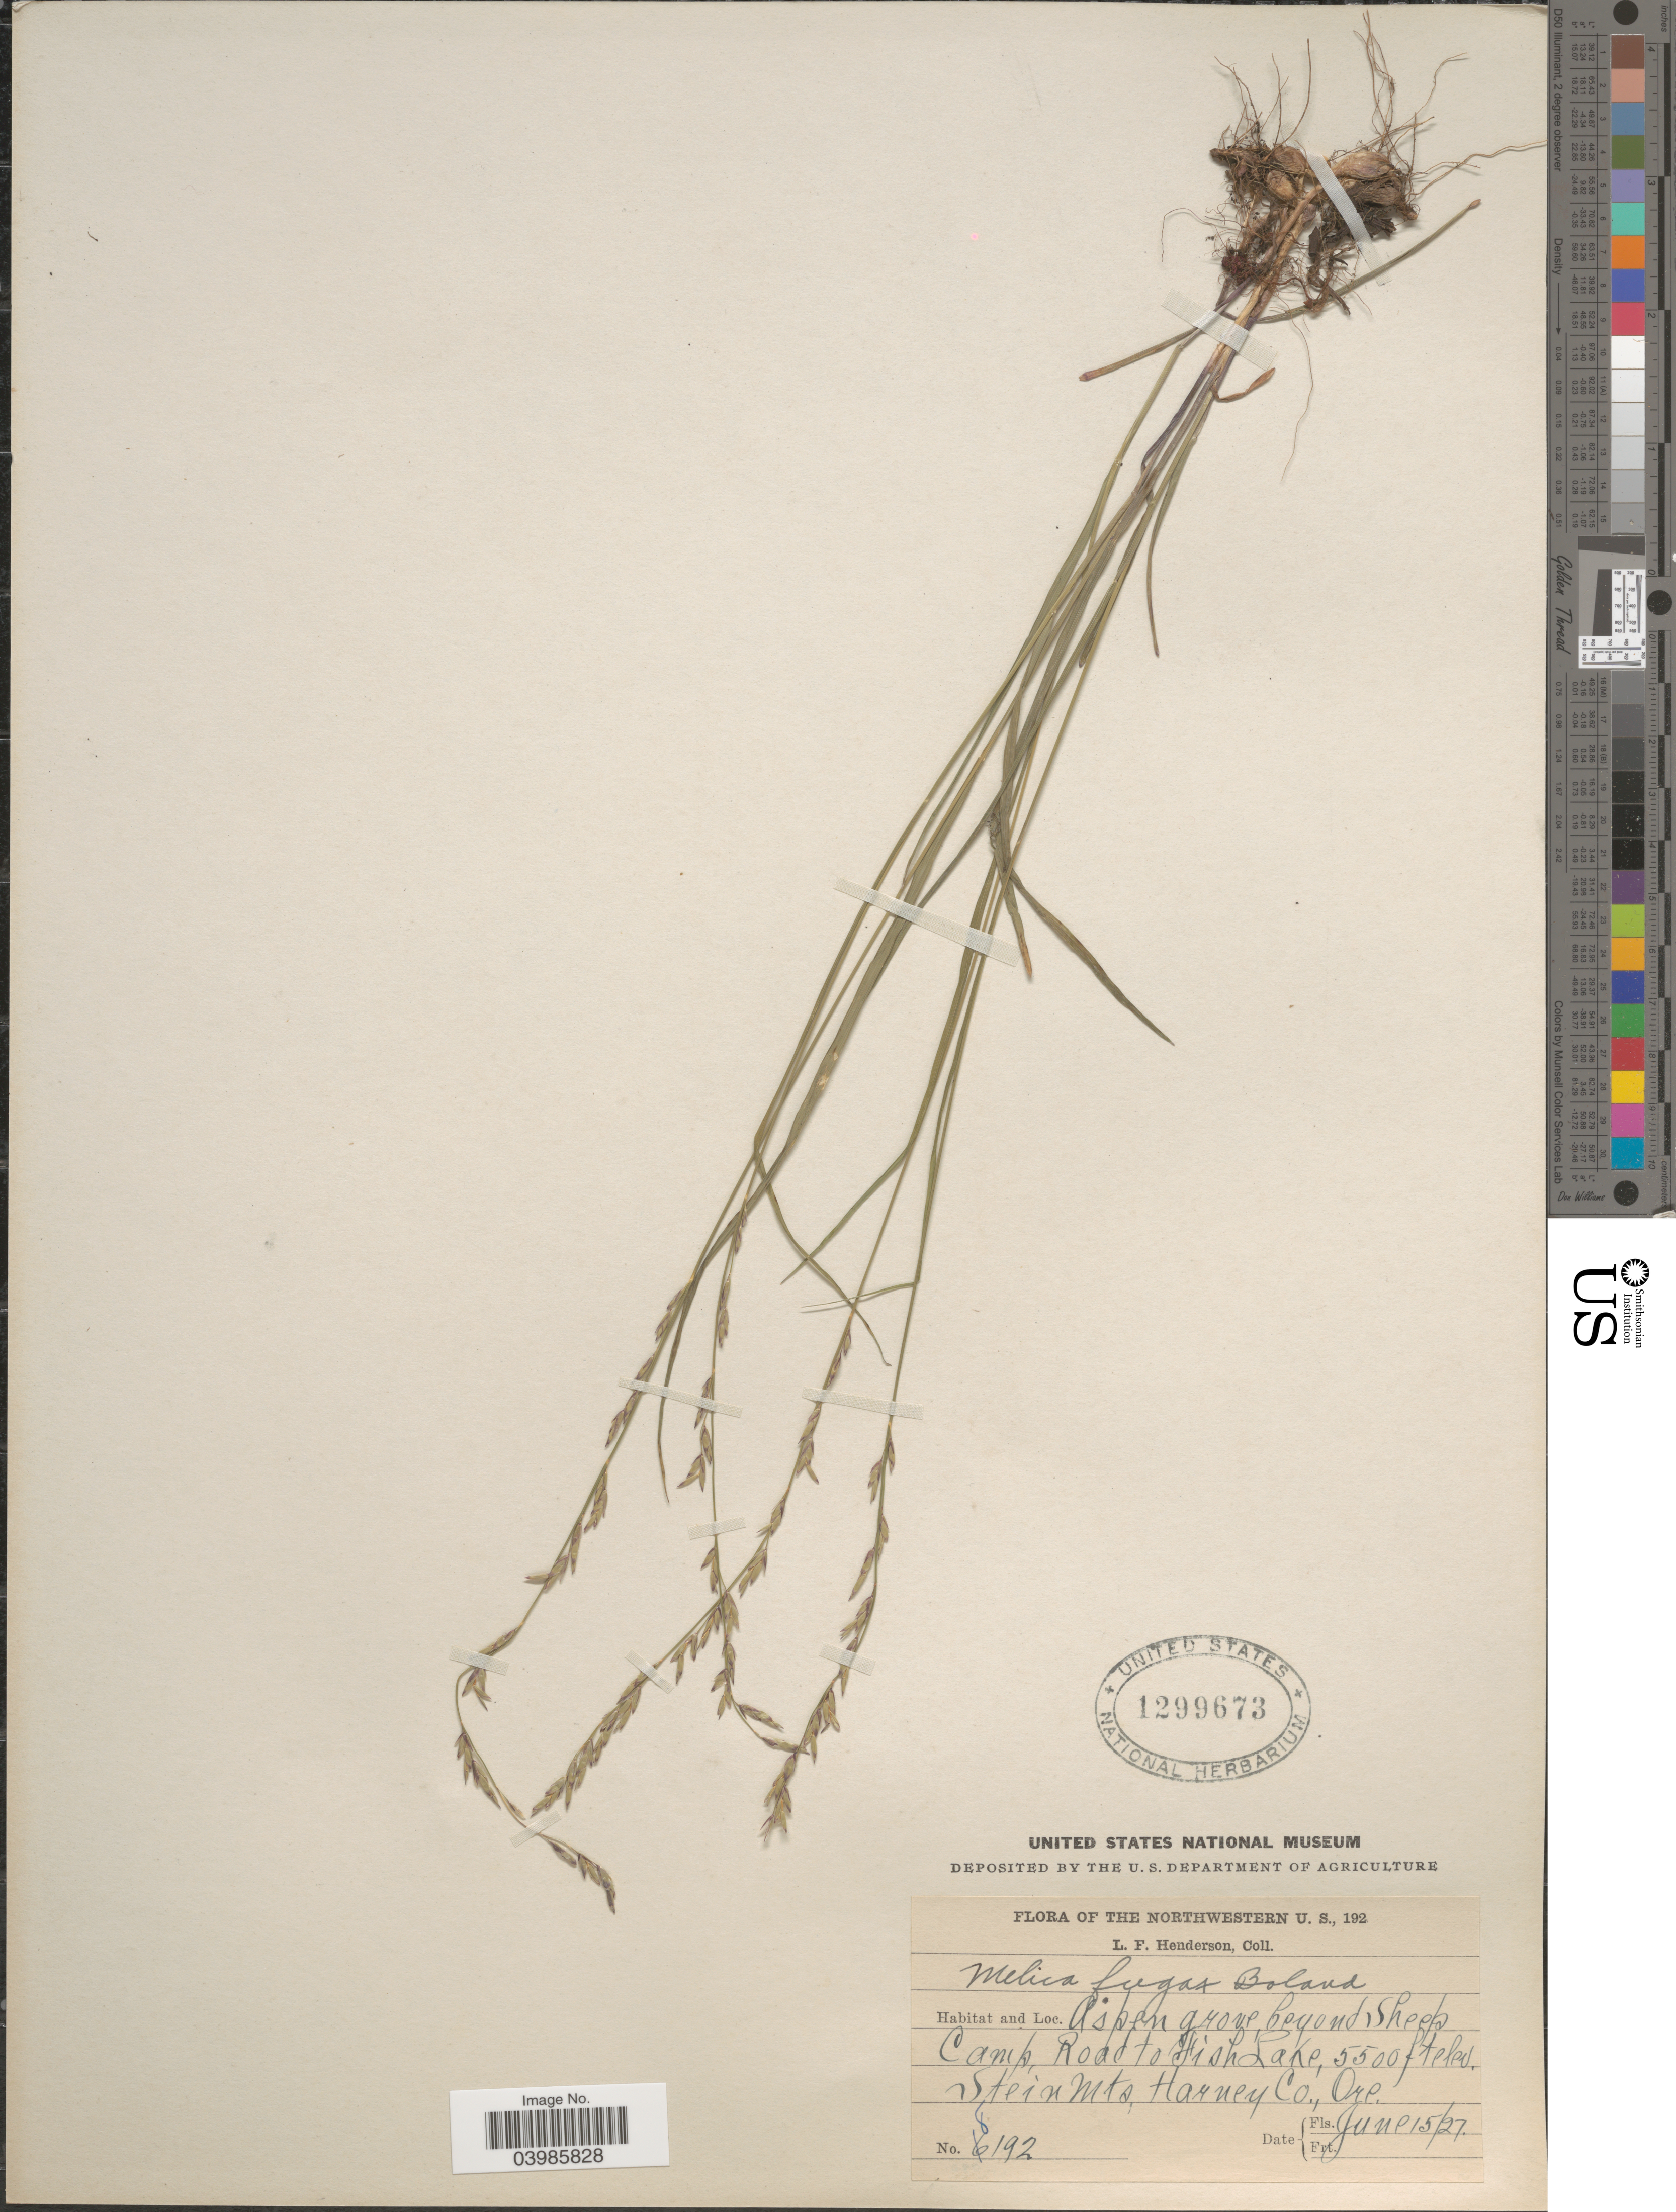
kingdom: Plantae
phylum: Tracheophyta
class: Liliopsida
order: Poales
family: Poaceae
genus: Melica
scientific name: Melica fugax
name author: Bol.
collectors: L. Henderson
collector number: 8192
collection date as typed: Transcribed d/m/y: 15/6/27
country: United States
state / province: Oregon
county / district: Harney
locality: Northwestern U. S. Aspen grove beyond, Sheep Camp, Road to Fish Lake. Stein Mts. Harney Co.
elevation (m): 1676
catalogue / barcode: US 1299673